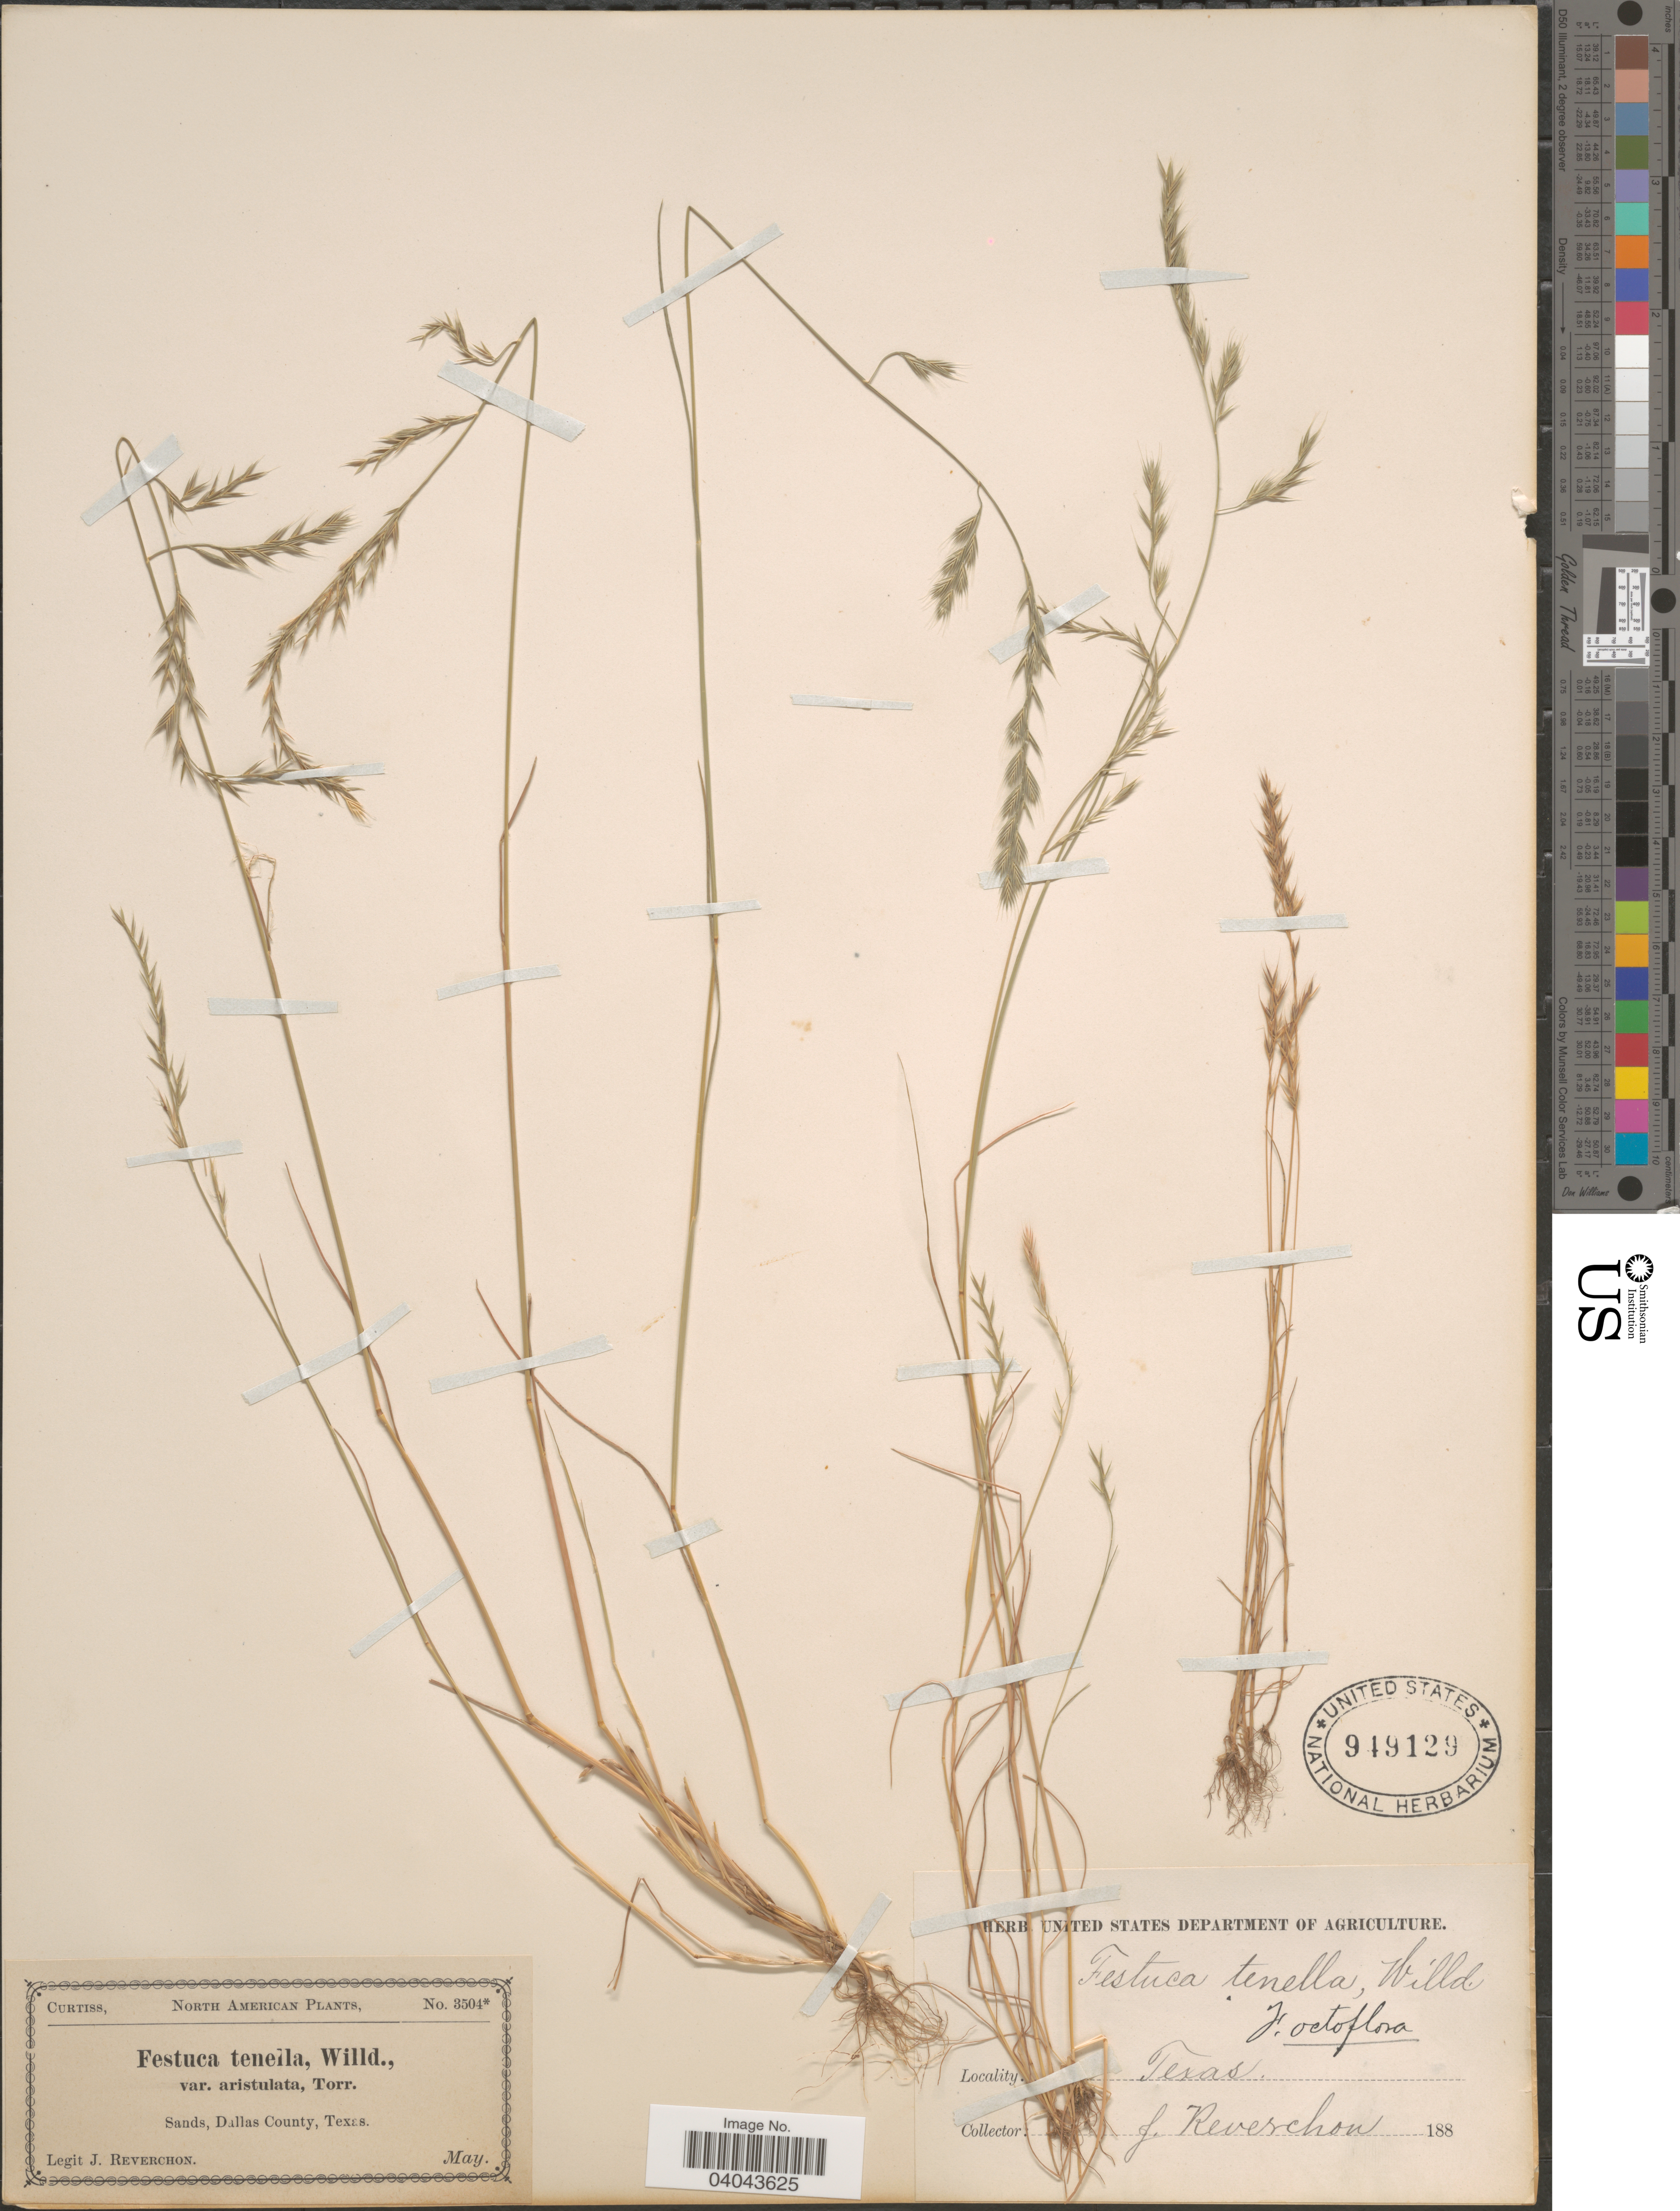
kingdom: Plantae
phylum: Tracheophyta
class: Liliopsida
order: Poales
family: Poaceae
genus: Festuca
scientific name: Festuca octoflora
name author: Walter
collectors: J. Reverchon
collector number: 3504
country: United States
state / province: Texas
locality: Dallas County.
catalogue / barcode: US 949129